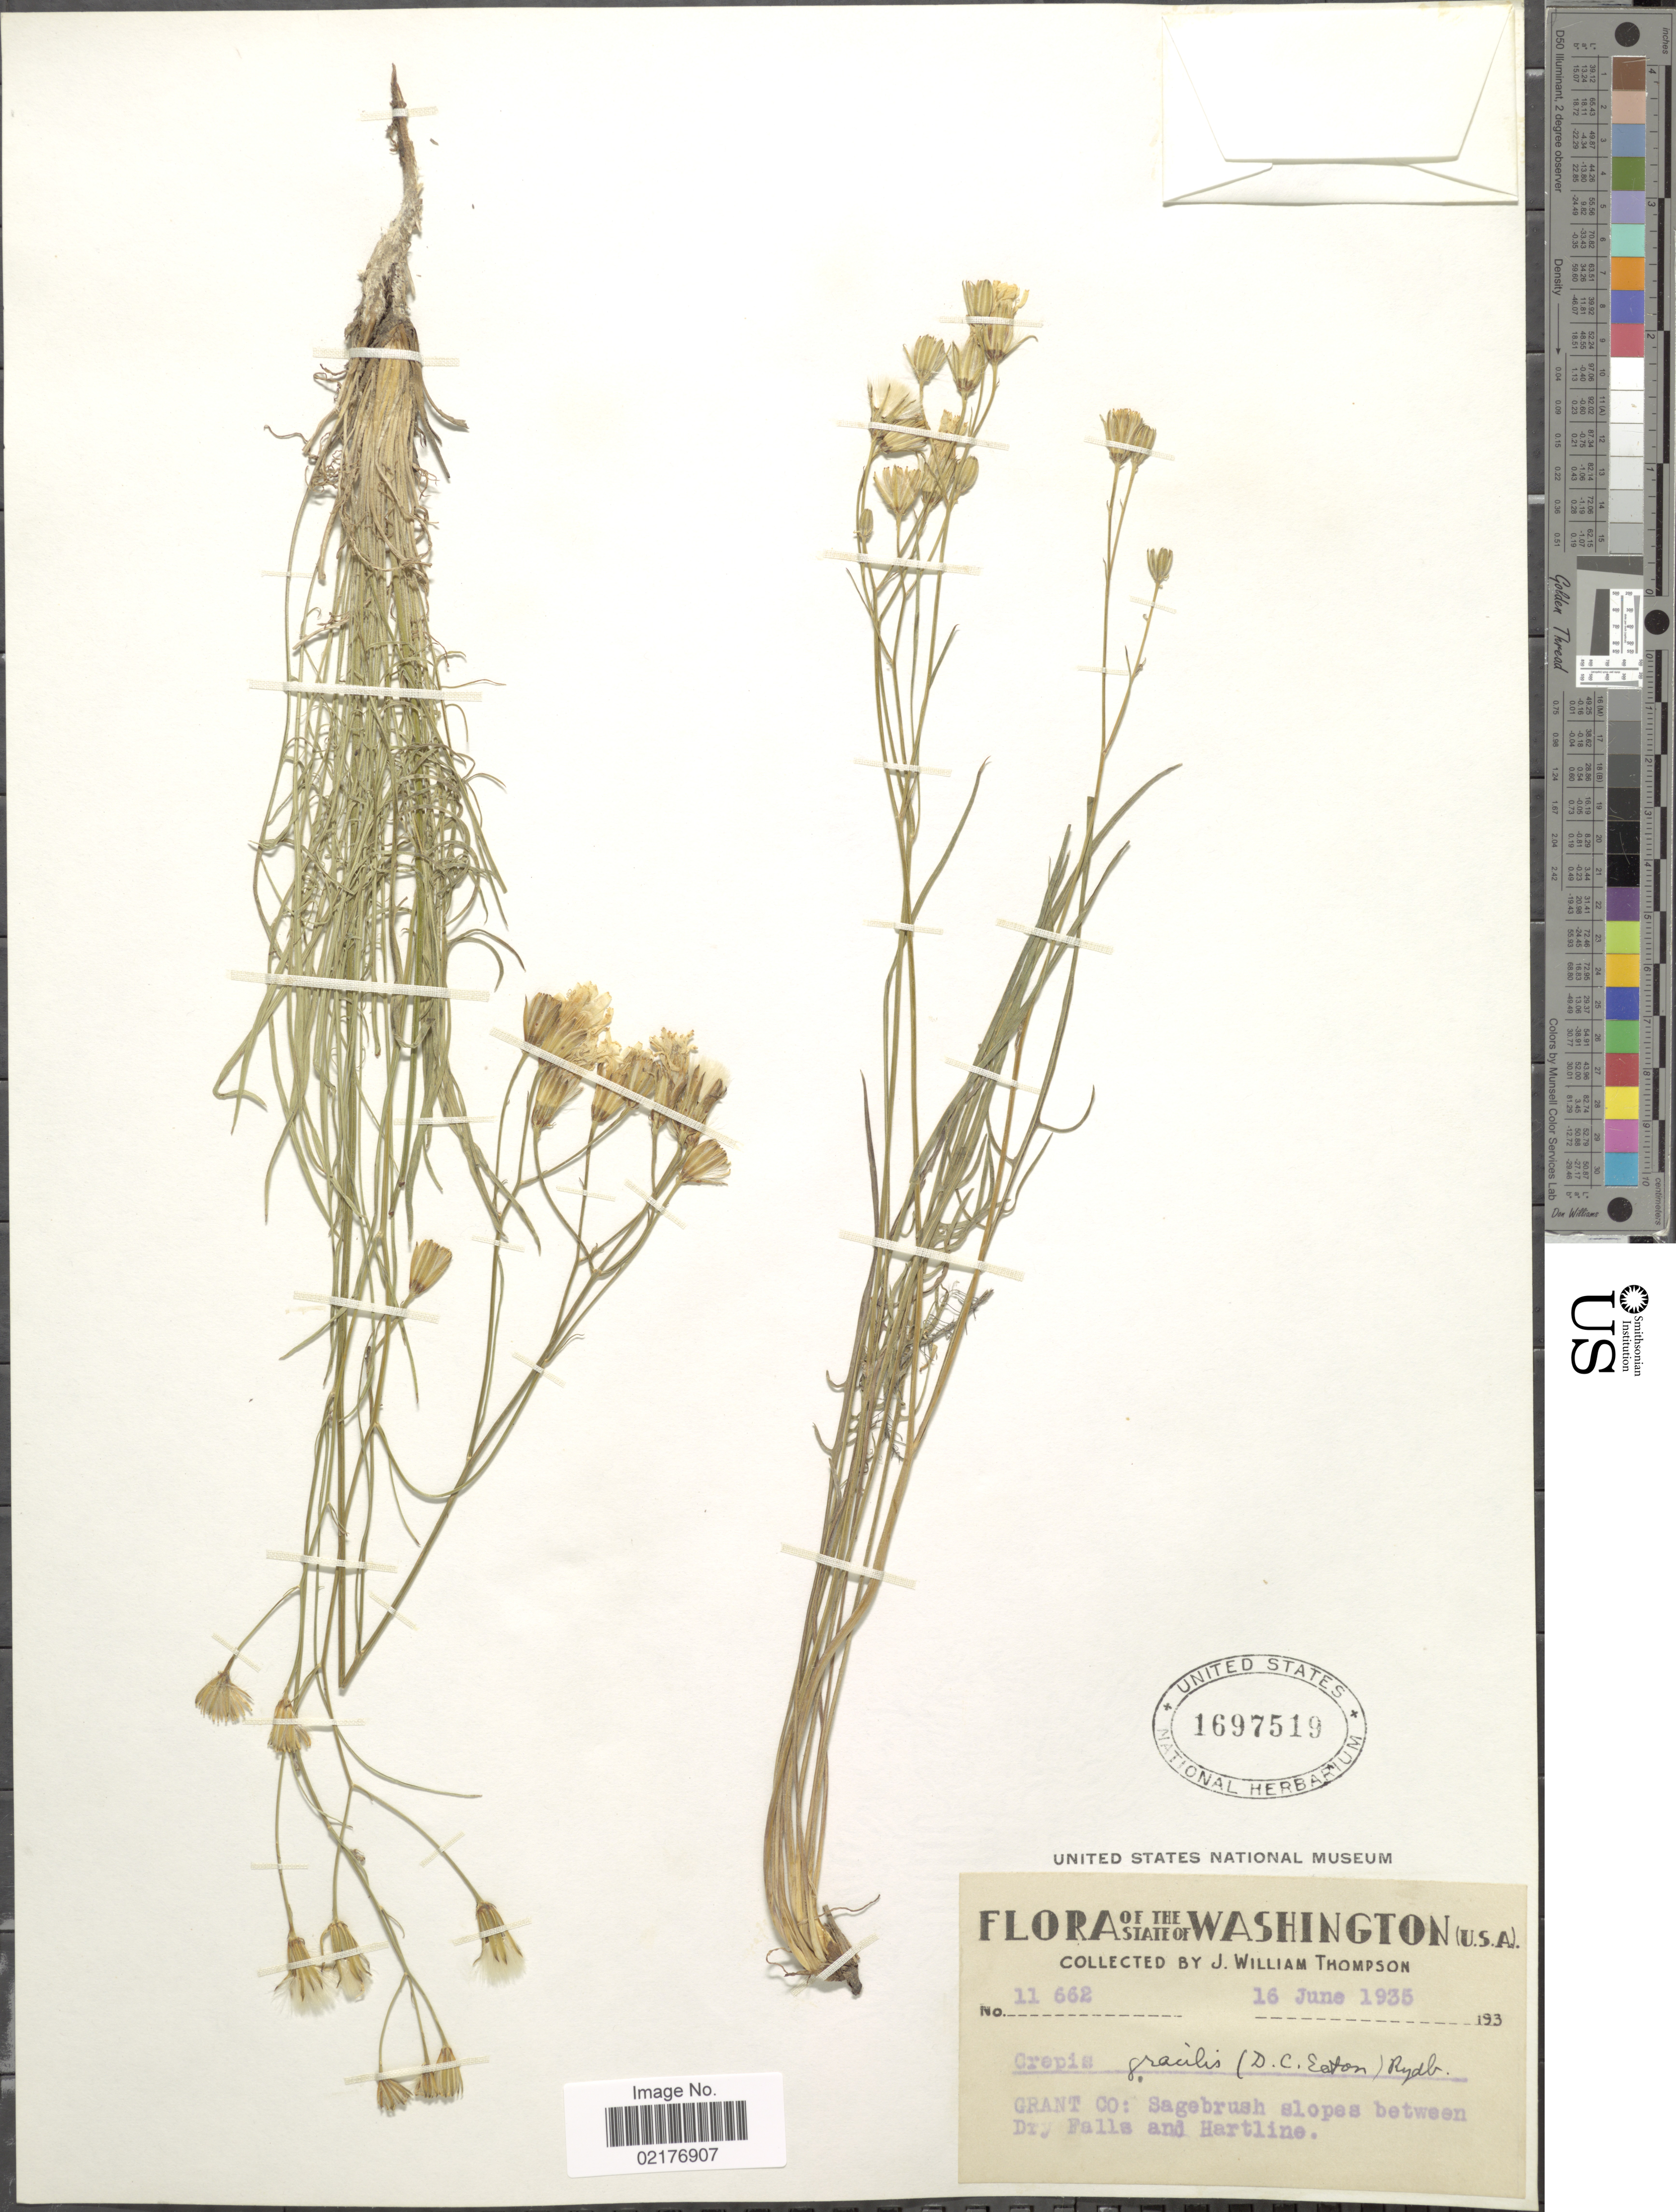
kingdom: Plantae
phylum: Tracheophyta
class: Magnoliopsida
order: Asterales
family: Asteraceae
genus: Crepis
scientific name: Crepis atribarba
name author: A. Heller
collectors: J. W. Thompson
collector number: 11662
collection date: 1935-06-16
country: United States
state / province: Washington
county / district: Grant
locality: The State of Washington, Grant Co.: Sagebrush slopes between Dry Falls and Hartline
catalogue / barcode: US 1697519